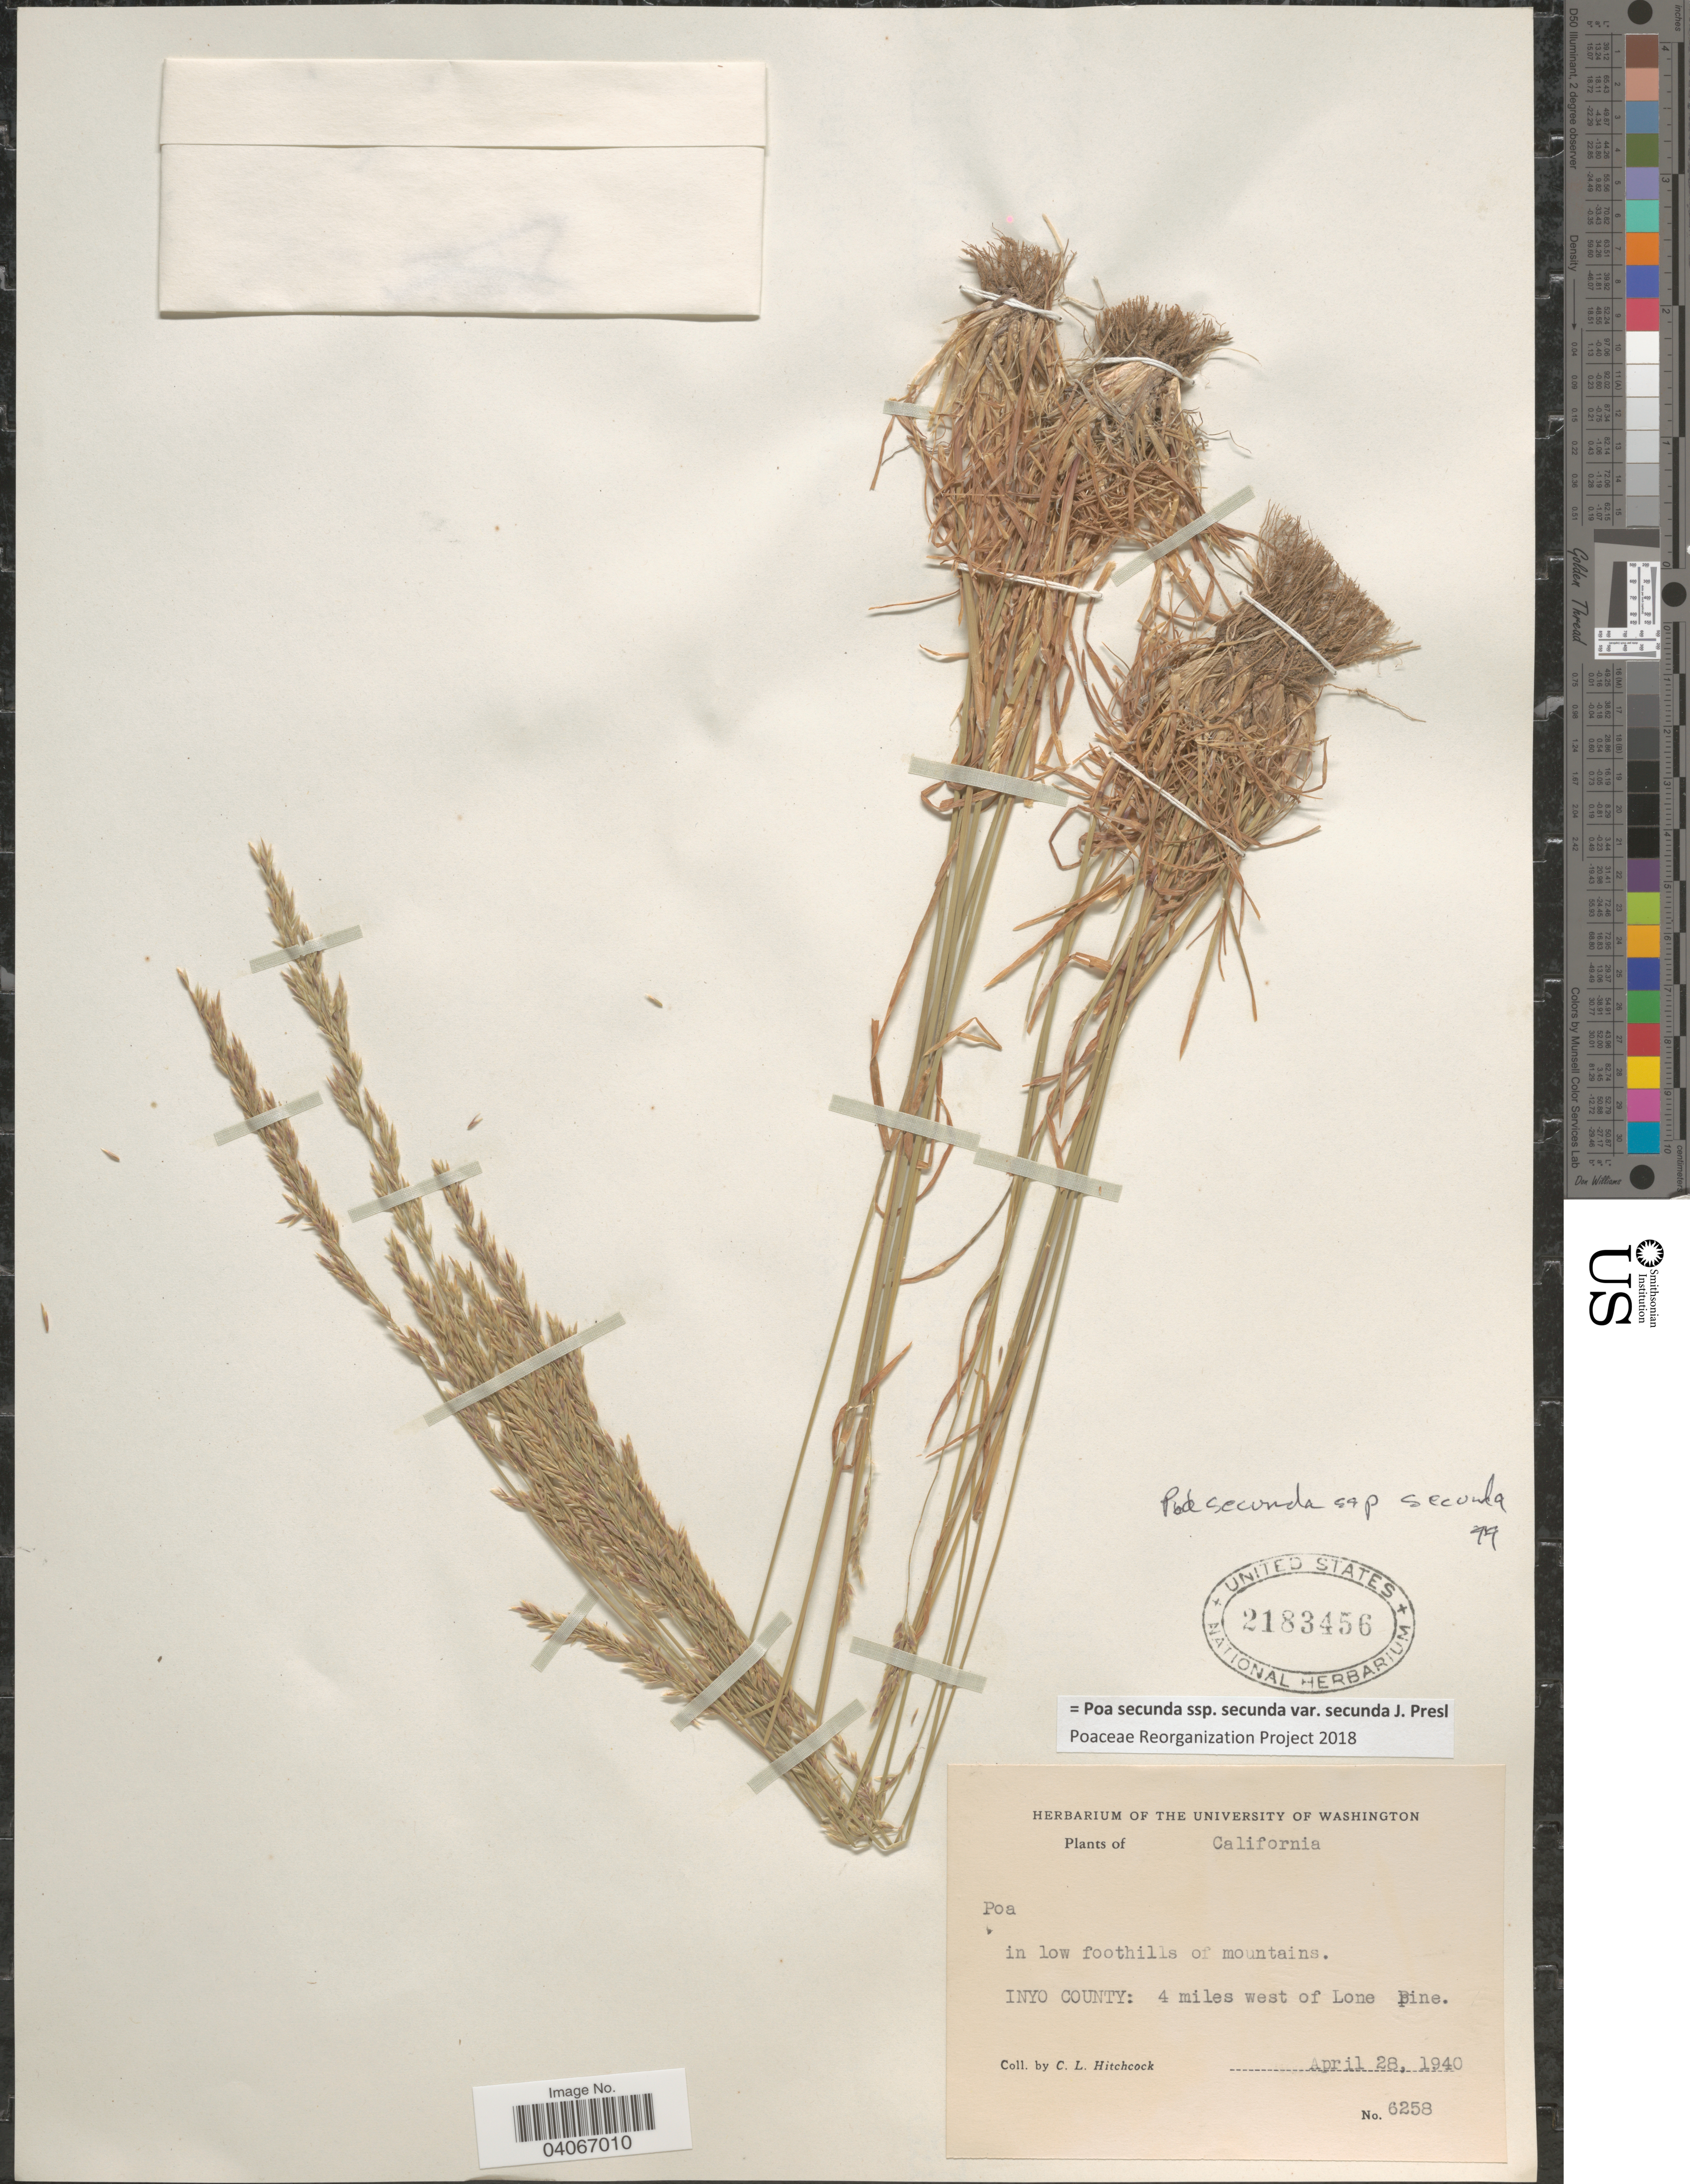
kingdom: Plantae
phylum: Tracheophyta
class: Liliopsida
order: Poales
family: Poaceae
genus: Poa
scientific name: Poa secunda subsp. secunda var. secunda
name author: J. Presl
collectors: C. L. Hitchcock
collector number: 6258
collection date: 1940-04-28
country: United States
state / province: California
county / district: Inyo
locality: In low foothills of mountains. Inyo County: 4 miles west of Lone Pine.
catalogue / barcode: US 2183456